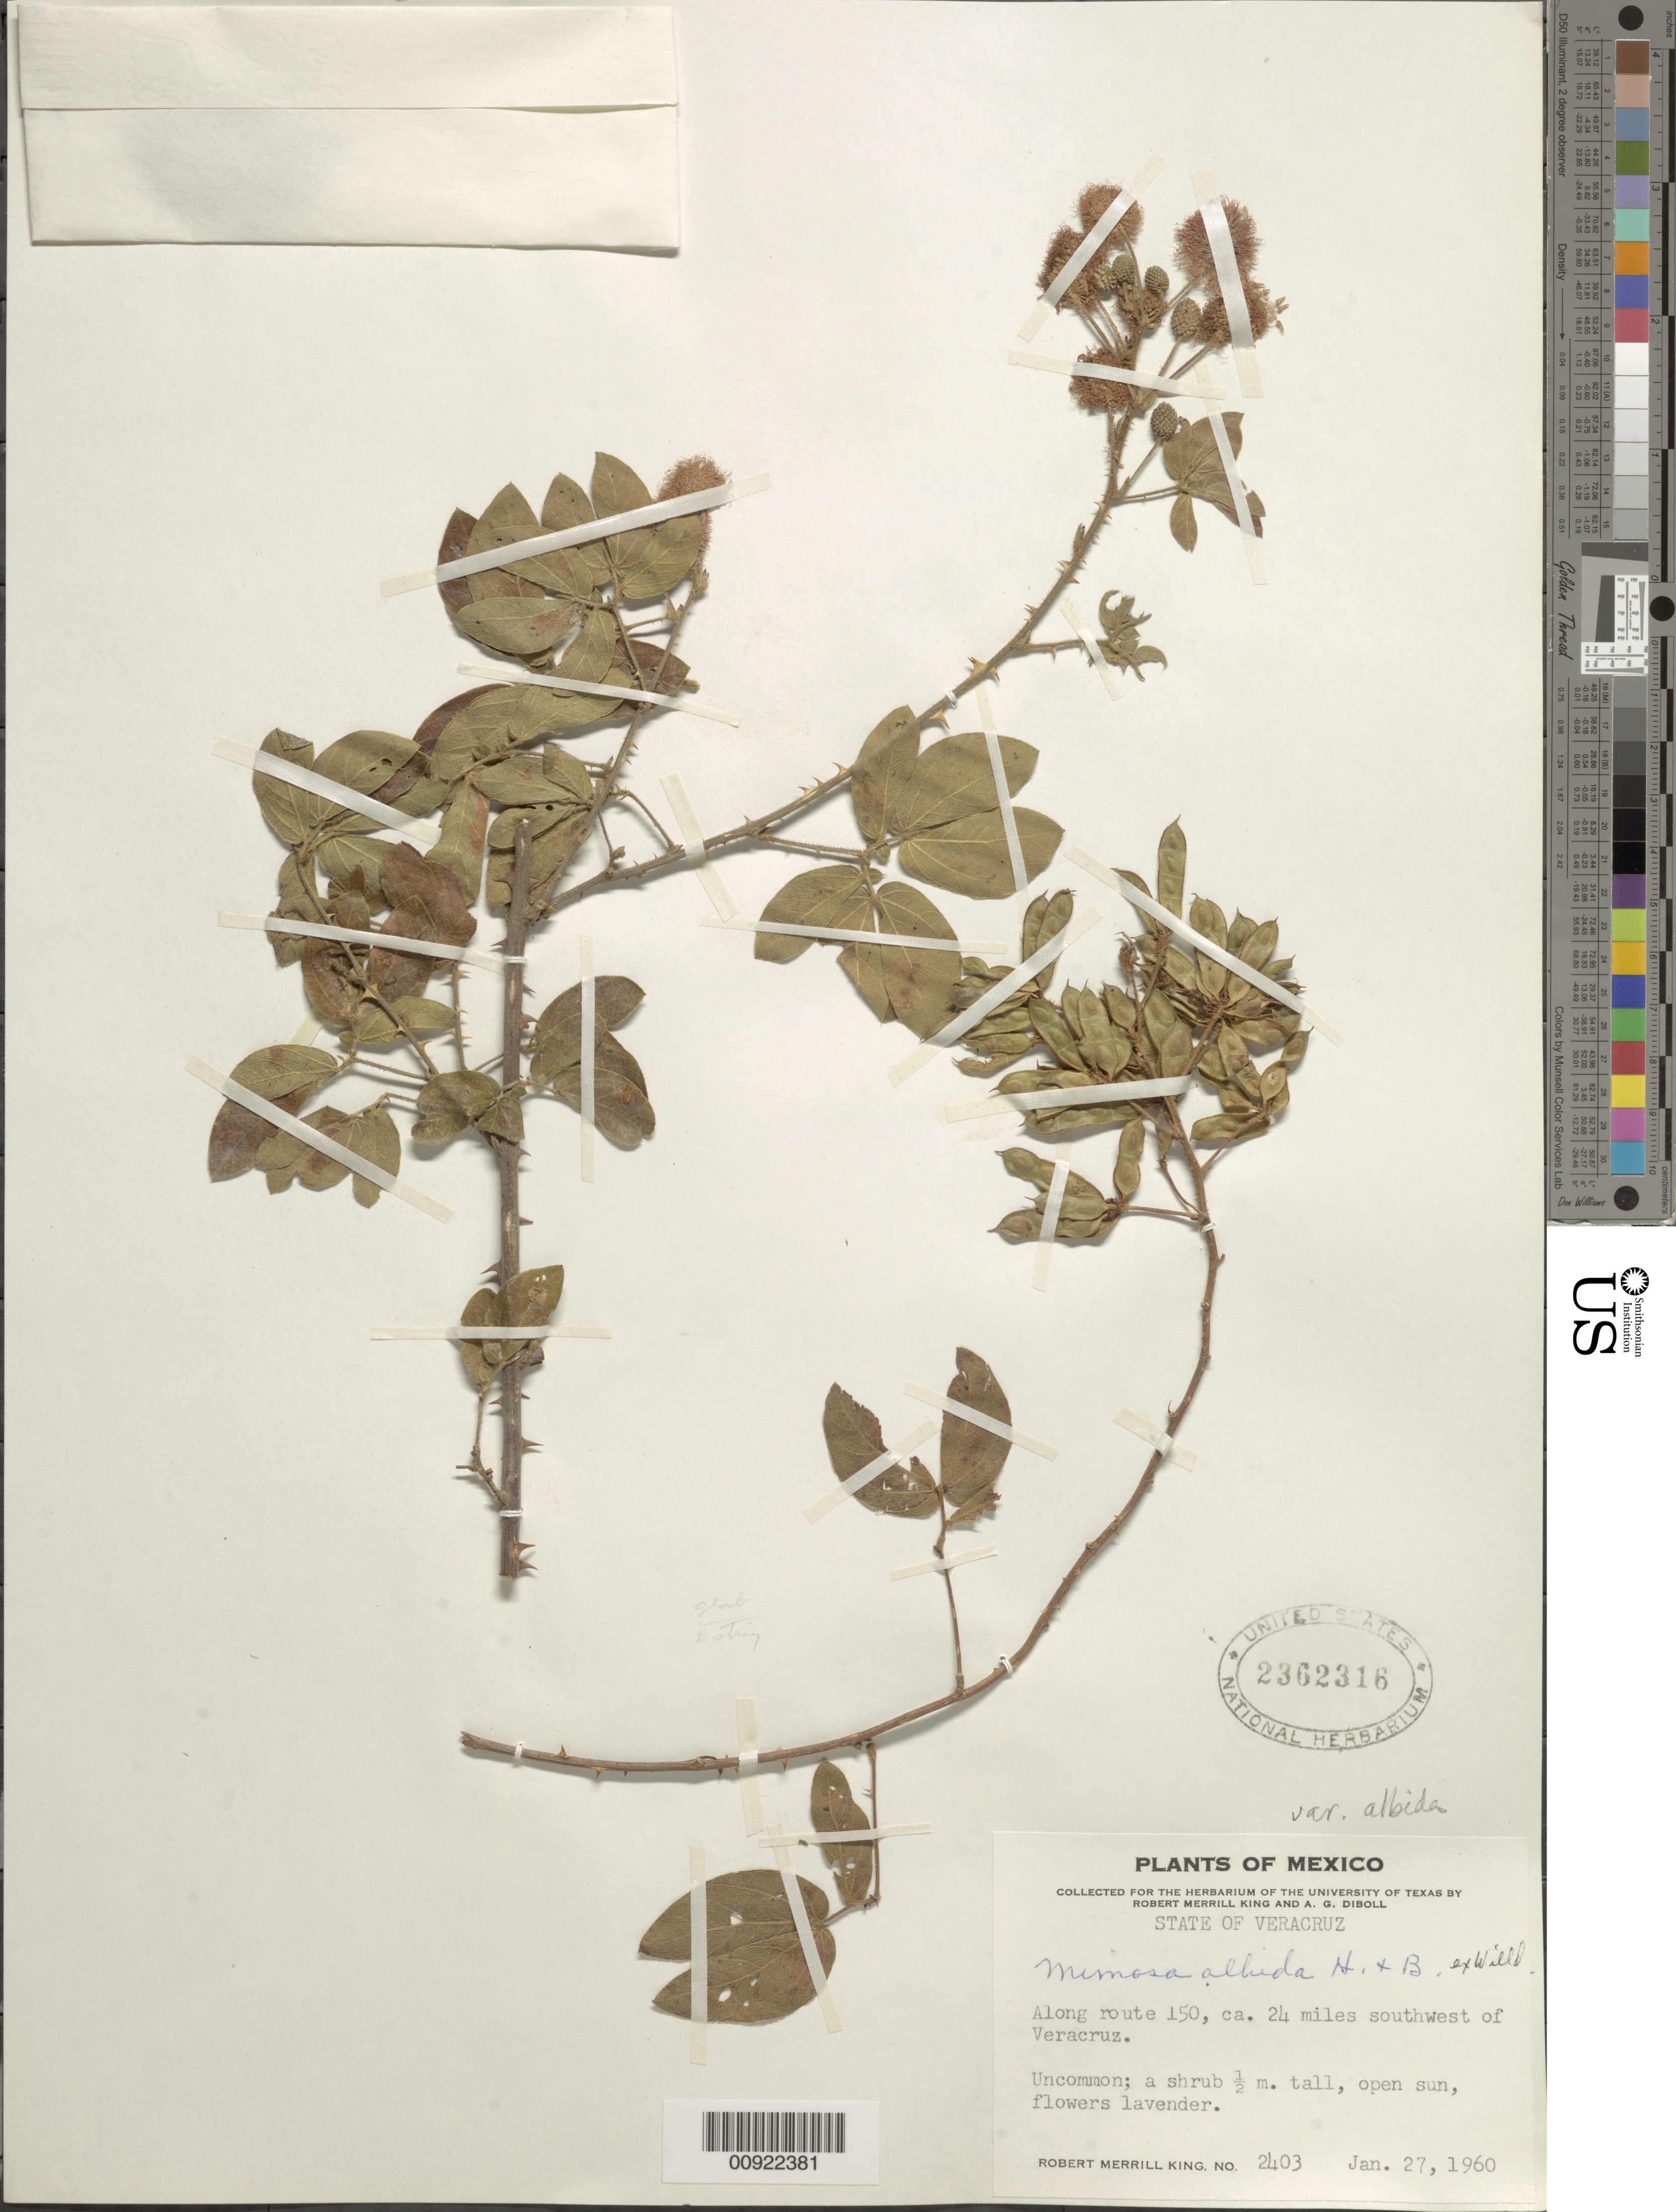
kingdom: Plantae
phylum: Tracheophyta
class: Magnoliopsida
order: Fabales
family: Fabaceae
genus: Mimosa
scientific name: Mimosa albida var. albida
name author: Humb. & Bonpl. ex Willd.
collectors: R. M. King & A. Diboll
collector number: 2403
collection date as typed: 27 Jan 1960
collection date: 1960-01-27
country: Mexico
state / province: Veracruz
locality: Along route 150, ca. 24 miles southwest of Veracruz.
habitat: Open sun.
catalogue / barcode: US 2362316